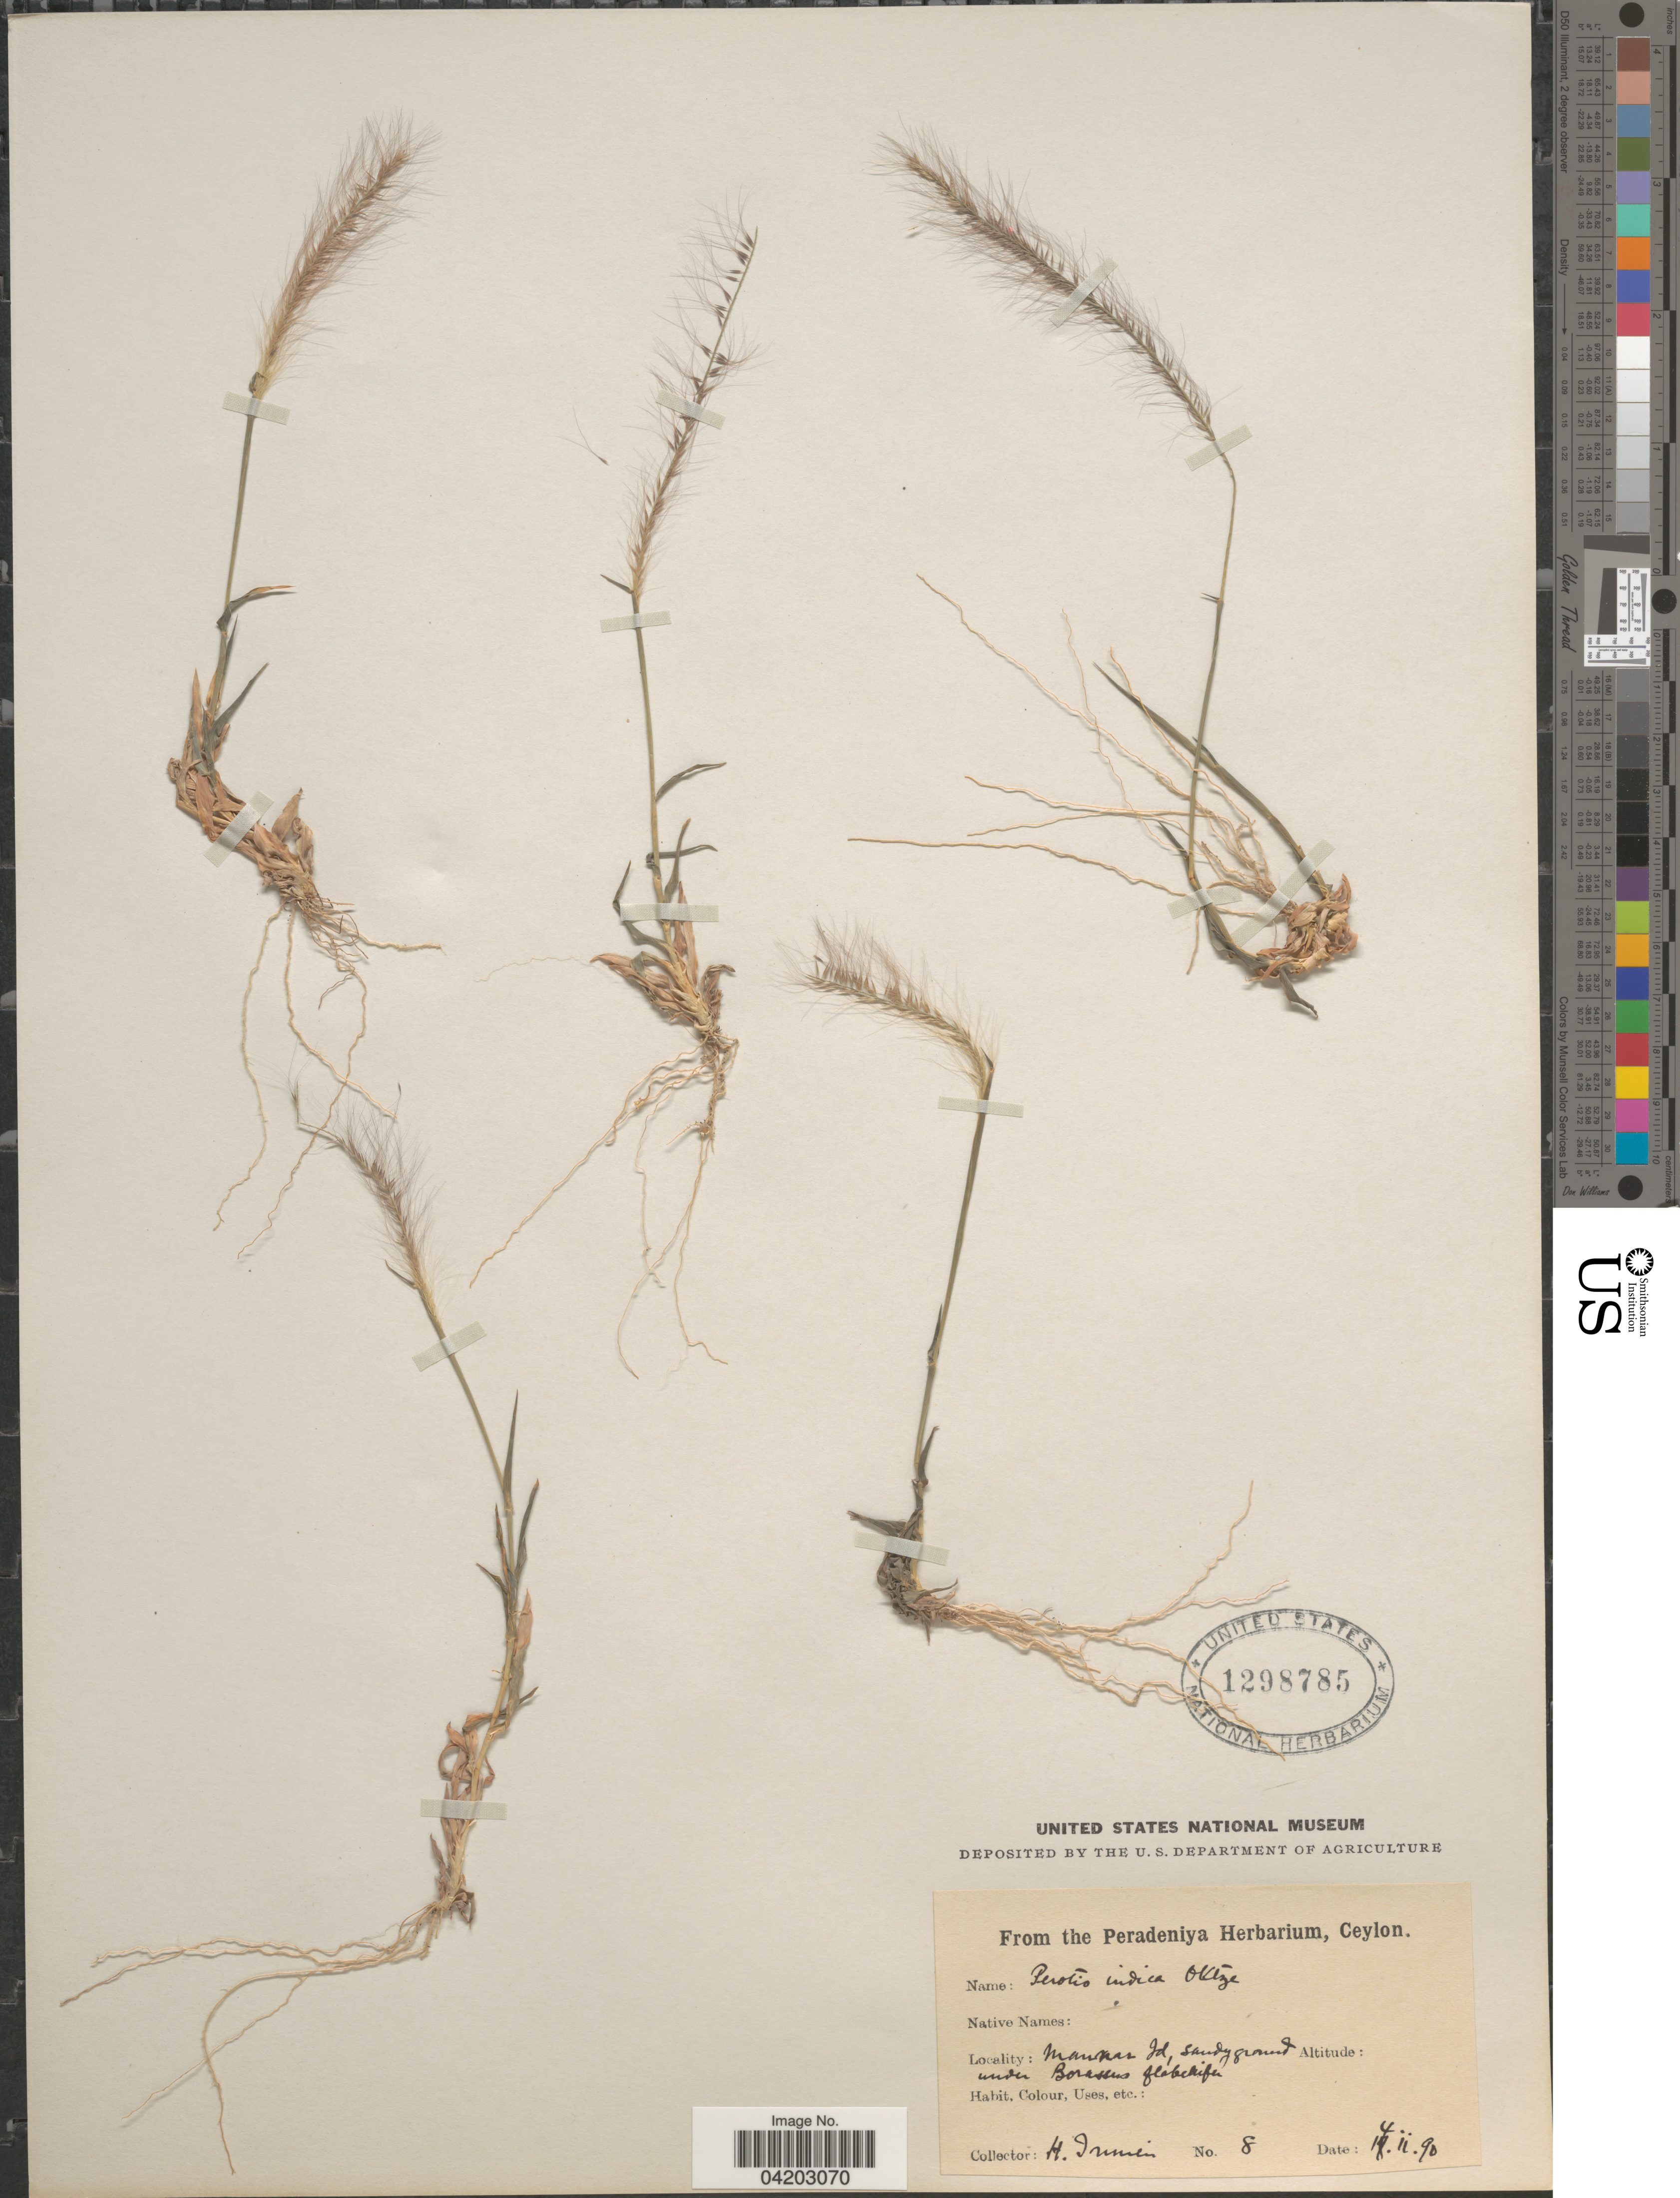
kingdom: Plantae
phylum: Tracheophyta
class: Liliopsida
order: Poales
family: Poaceae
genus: Perotis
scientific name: Perotis indica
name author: (L.) Kuntze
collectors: H. Trimen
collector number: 8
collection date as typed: Transcribed d/m/y: 14/2/90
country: Sri Lanka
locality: Ceylon. Mannar Id, sandy ground.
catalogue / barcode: US 1298785